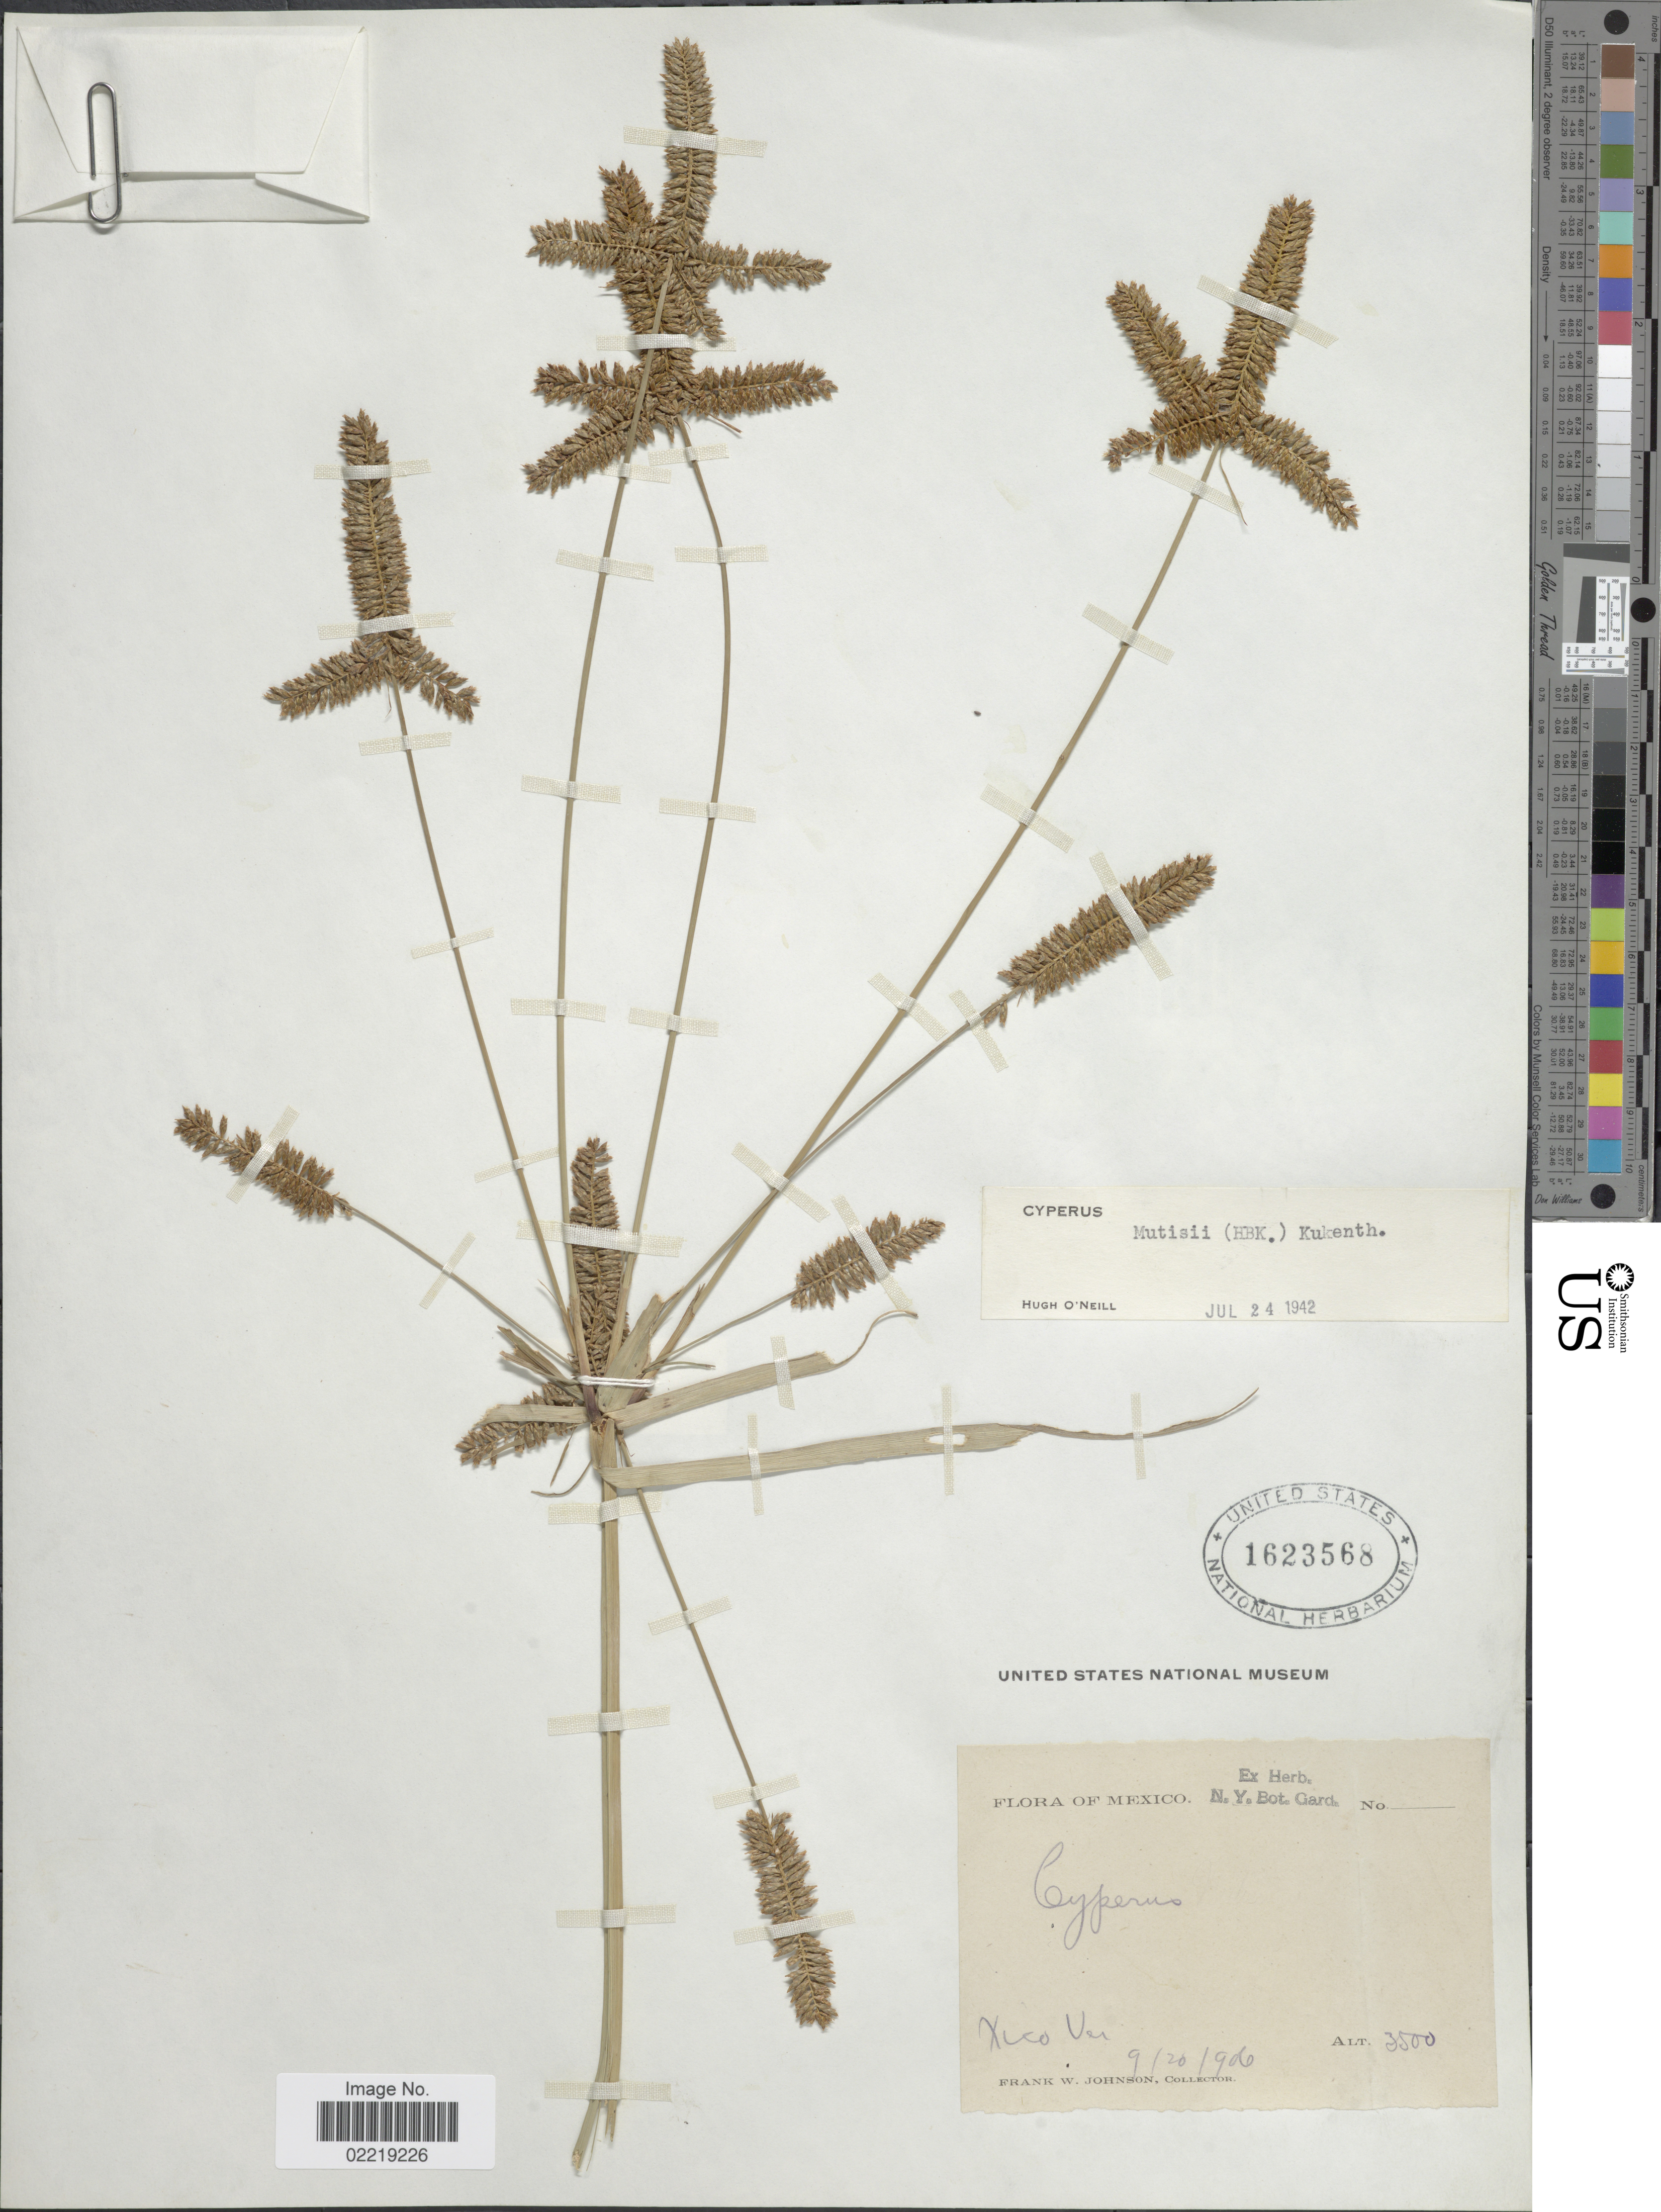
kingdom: Plantae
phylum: Tracheophyta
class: Liliopsida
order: Poales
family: Cyperaceae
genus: Cyperus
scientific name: Cyperus mutisii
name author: (Kunth) Andersson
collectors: F. W. Johnson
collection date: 1906-09-20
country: Mexico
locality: Xico Ver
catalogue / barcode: US 1623568